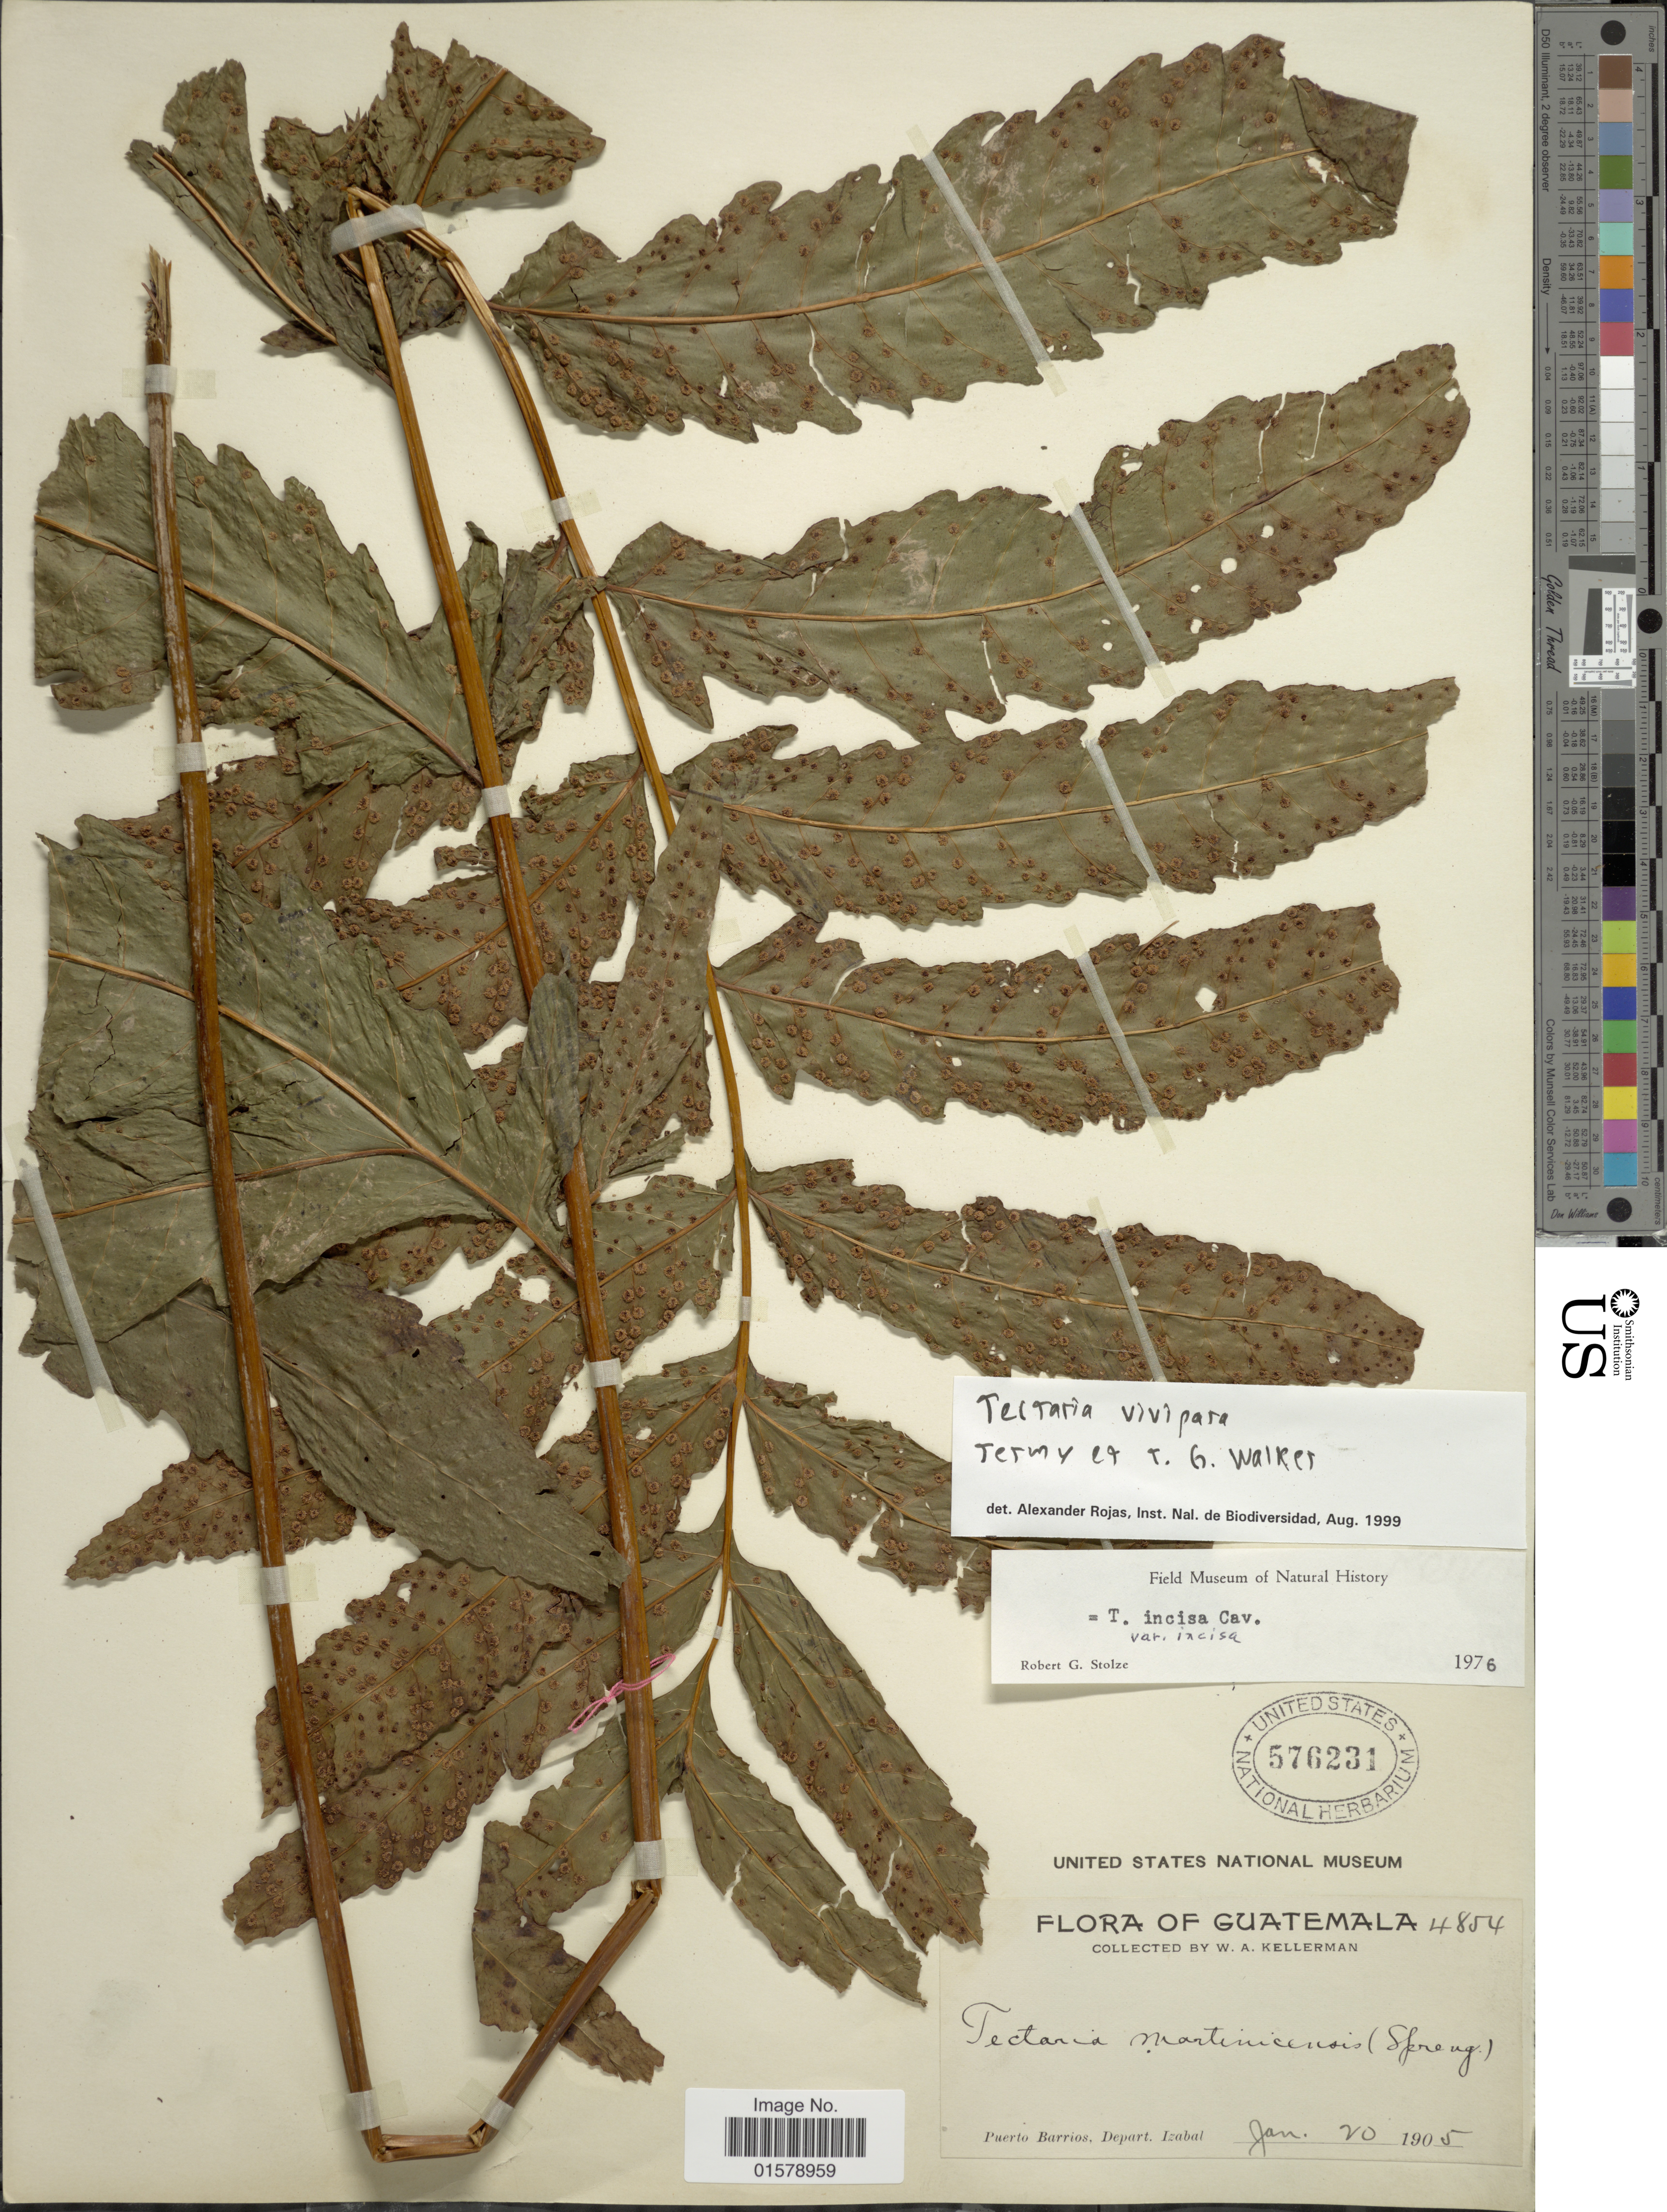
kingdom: Plantae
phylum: Tracheophyta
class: Polypodiopsida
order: Polypodiales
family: Tectariaceae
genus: Tectaria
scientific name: Tectaria transiens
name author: (C.V. Morton) A.R. Sm.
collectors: W. Kellerman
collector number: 4854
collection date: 1905-01-20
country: Guatemala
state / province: Izabal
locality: Puerto Barrios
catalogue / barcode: US 576231